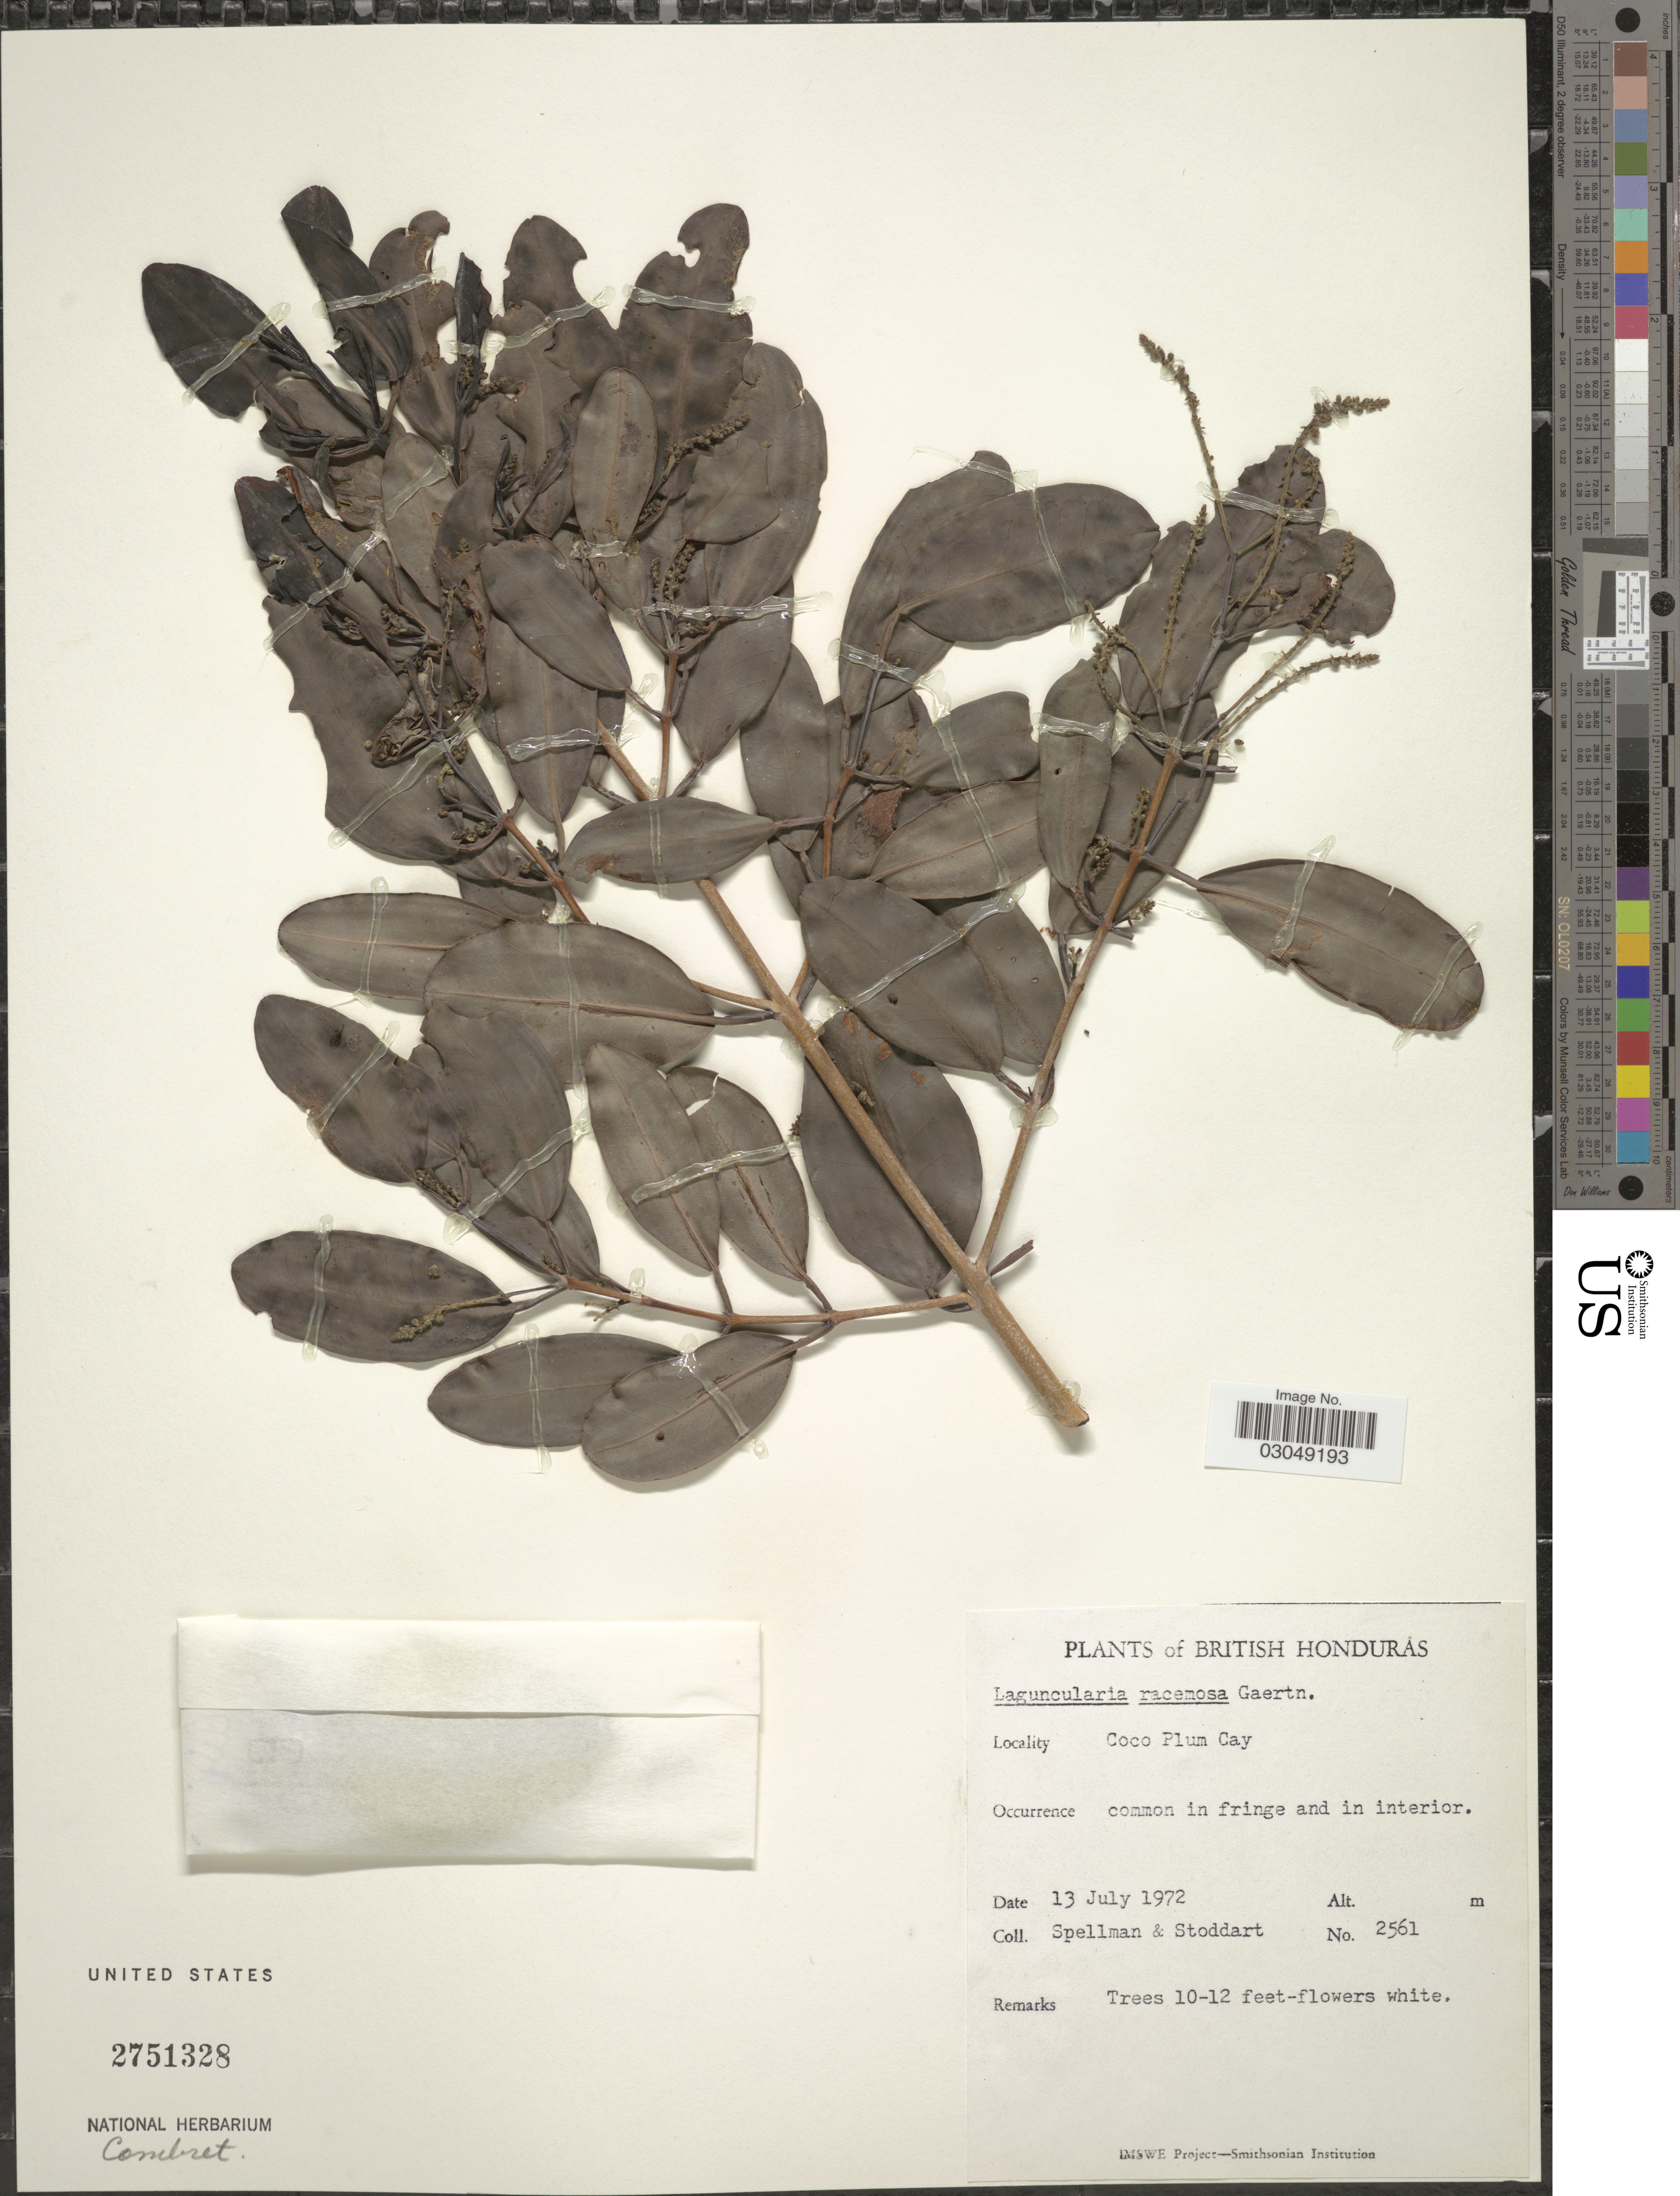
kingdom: Plantae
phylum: Tracheophyta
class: Magnoliopsida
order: Myrtales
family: Combretaceae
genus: Laguncularia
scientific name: Laguncularia racemosa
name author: (L.) C.F. Gaertn.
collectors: Spellman, -- & -. Stoddart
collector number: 2561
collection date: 1972-07-13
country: Belize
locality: British Honduras. Coco Plum Cay.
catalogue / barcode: US 2751328